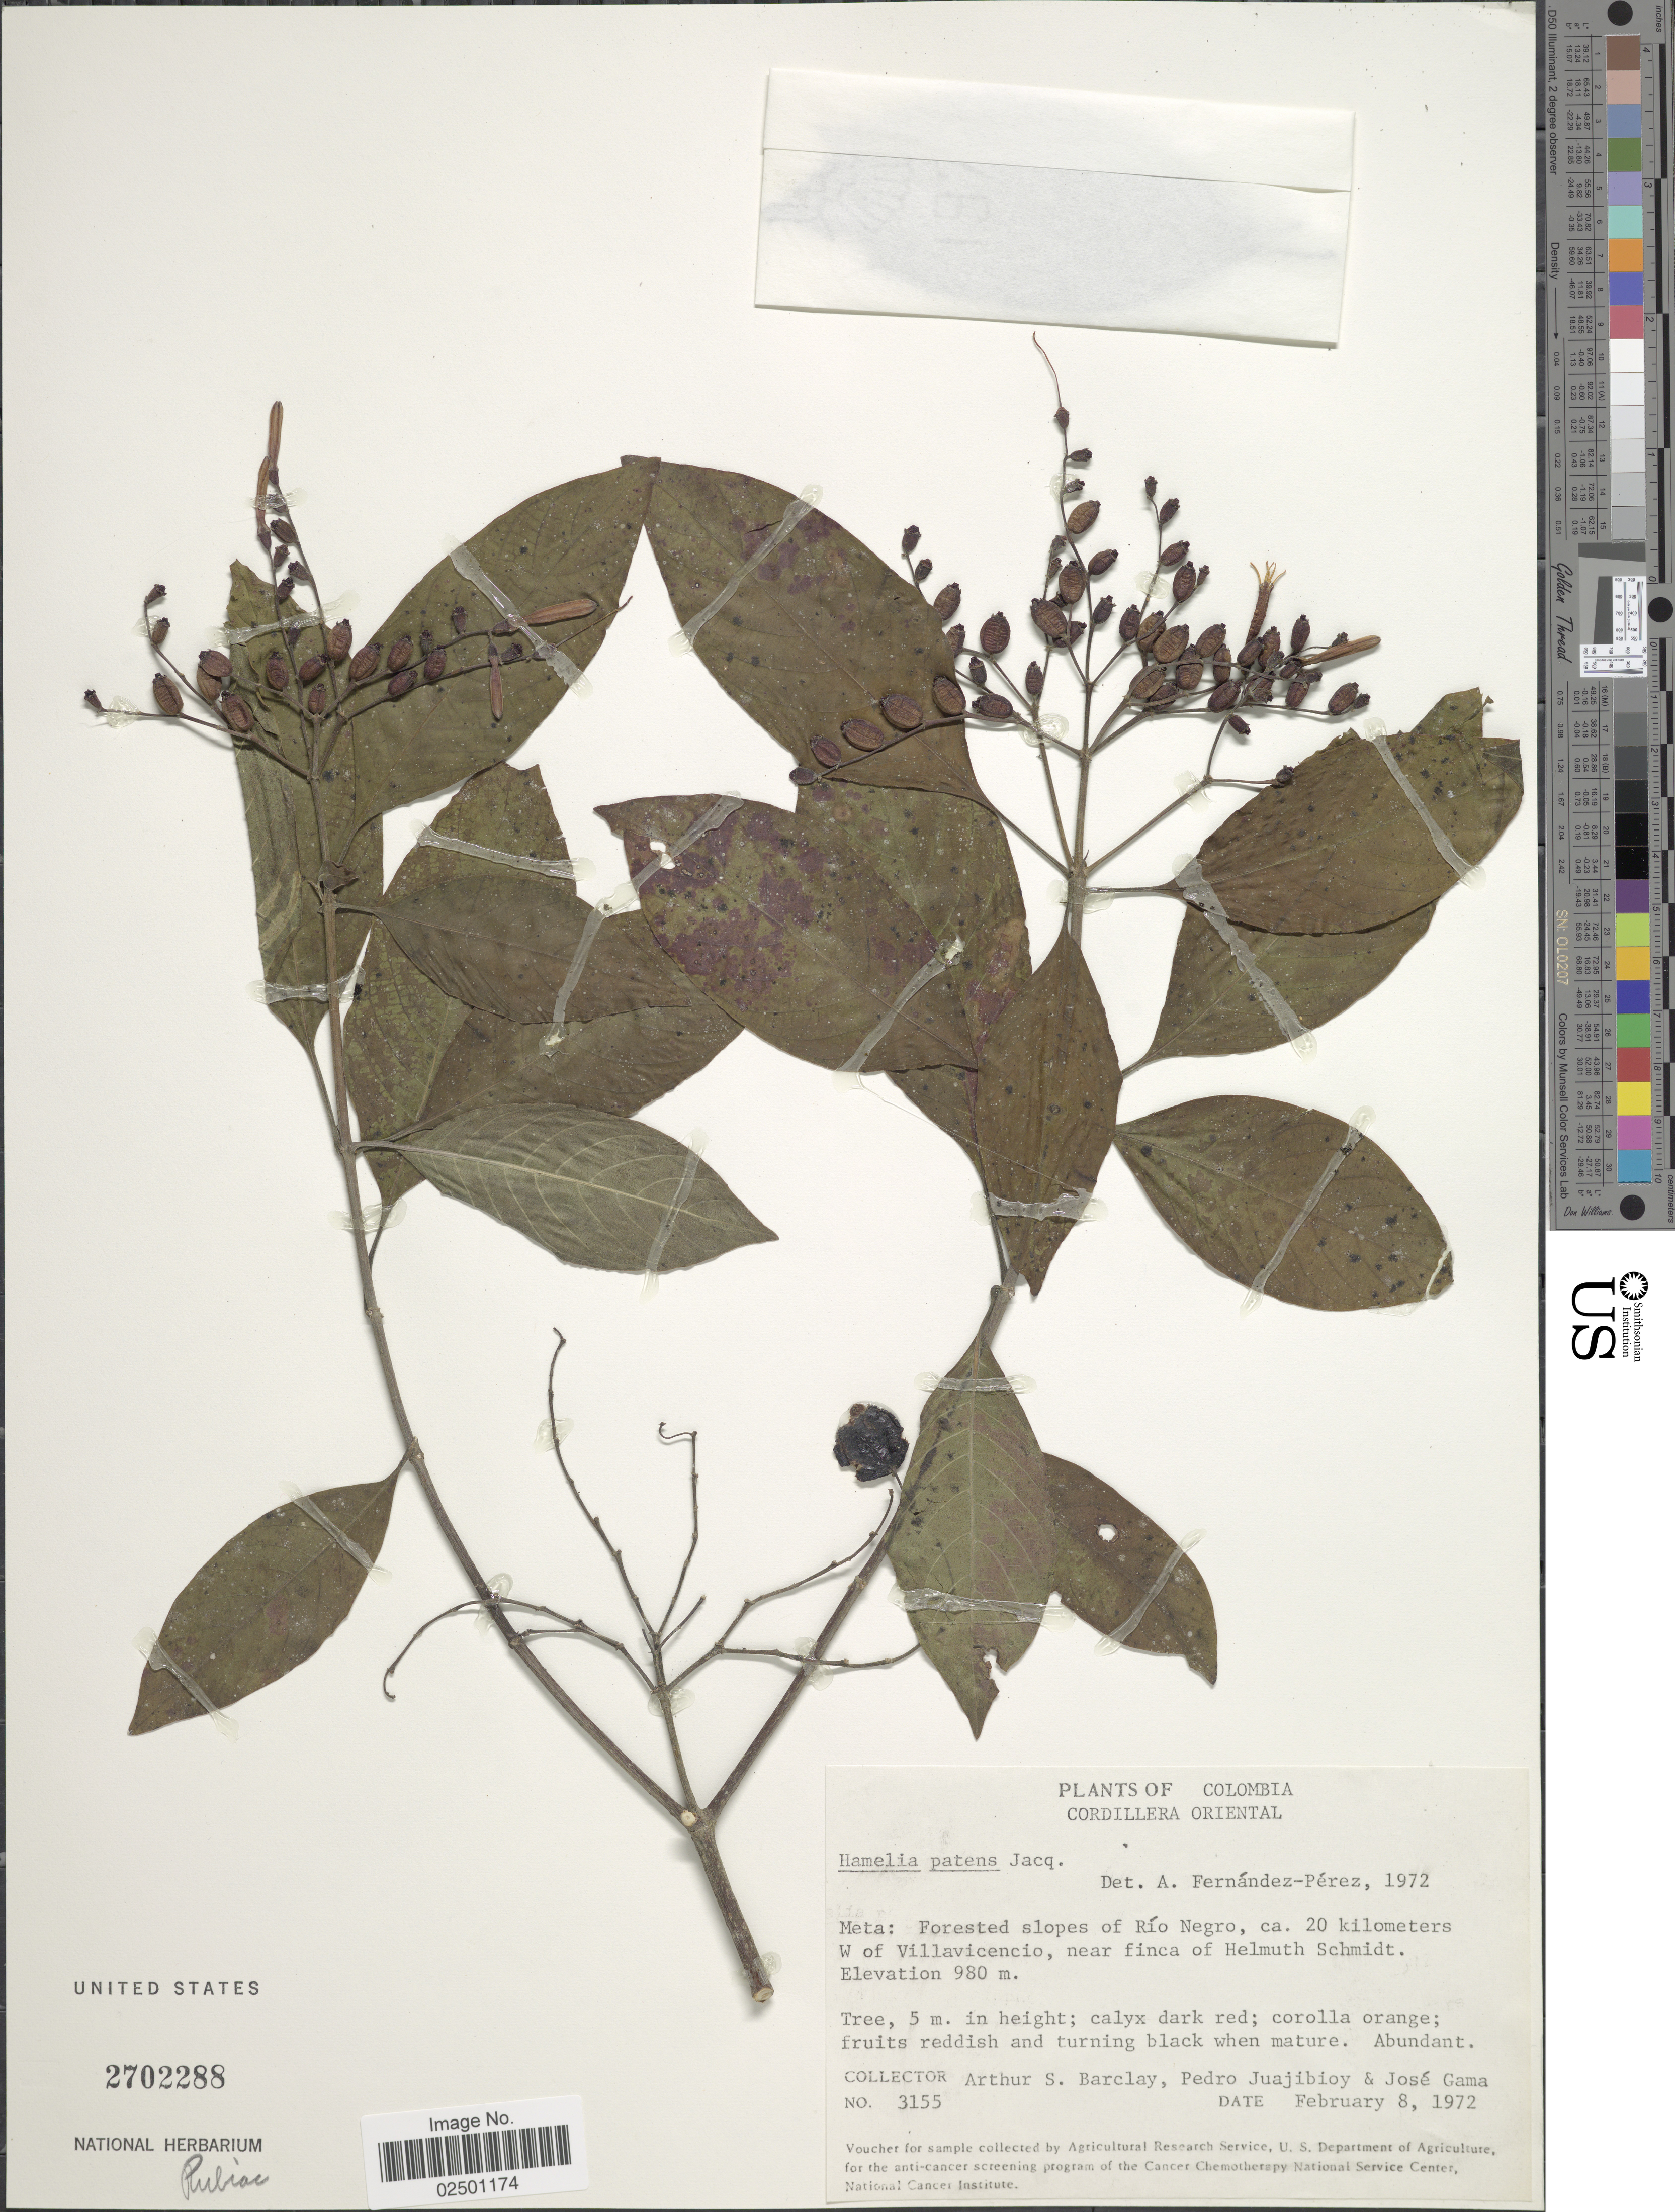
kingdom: Plantae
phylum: Tracheophyta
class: Magnoliopsida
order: Gentianales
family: Rubiaceae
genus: Hamelia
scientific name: Hamelia patens var. patens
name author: Jacq.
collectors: A. S. Barclay, P. Juajibioy & J. Gama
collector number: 3155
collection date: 1972-02-08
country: Colombia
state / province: Meta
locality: Cordillera Oriental. Forested slopes of Rio Negro, ca. 20 kilometers W of Villavicencio, near funca of Helmuth Schmidt.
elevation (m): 980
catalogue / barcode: US 2702288